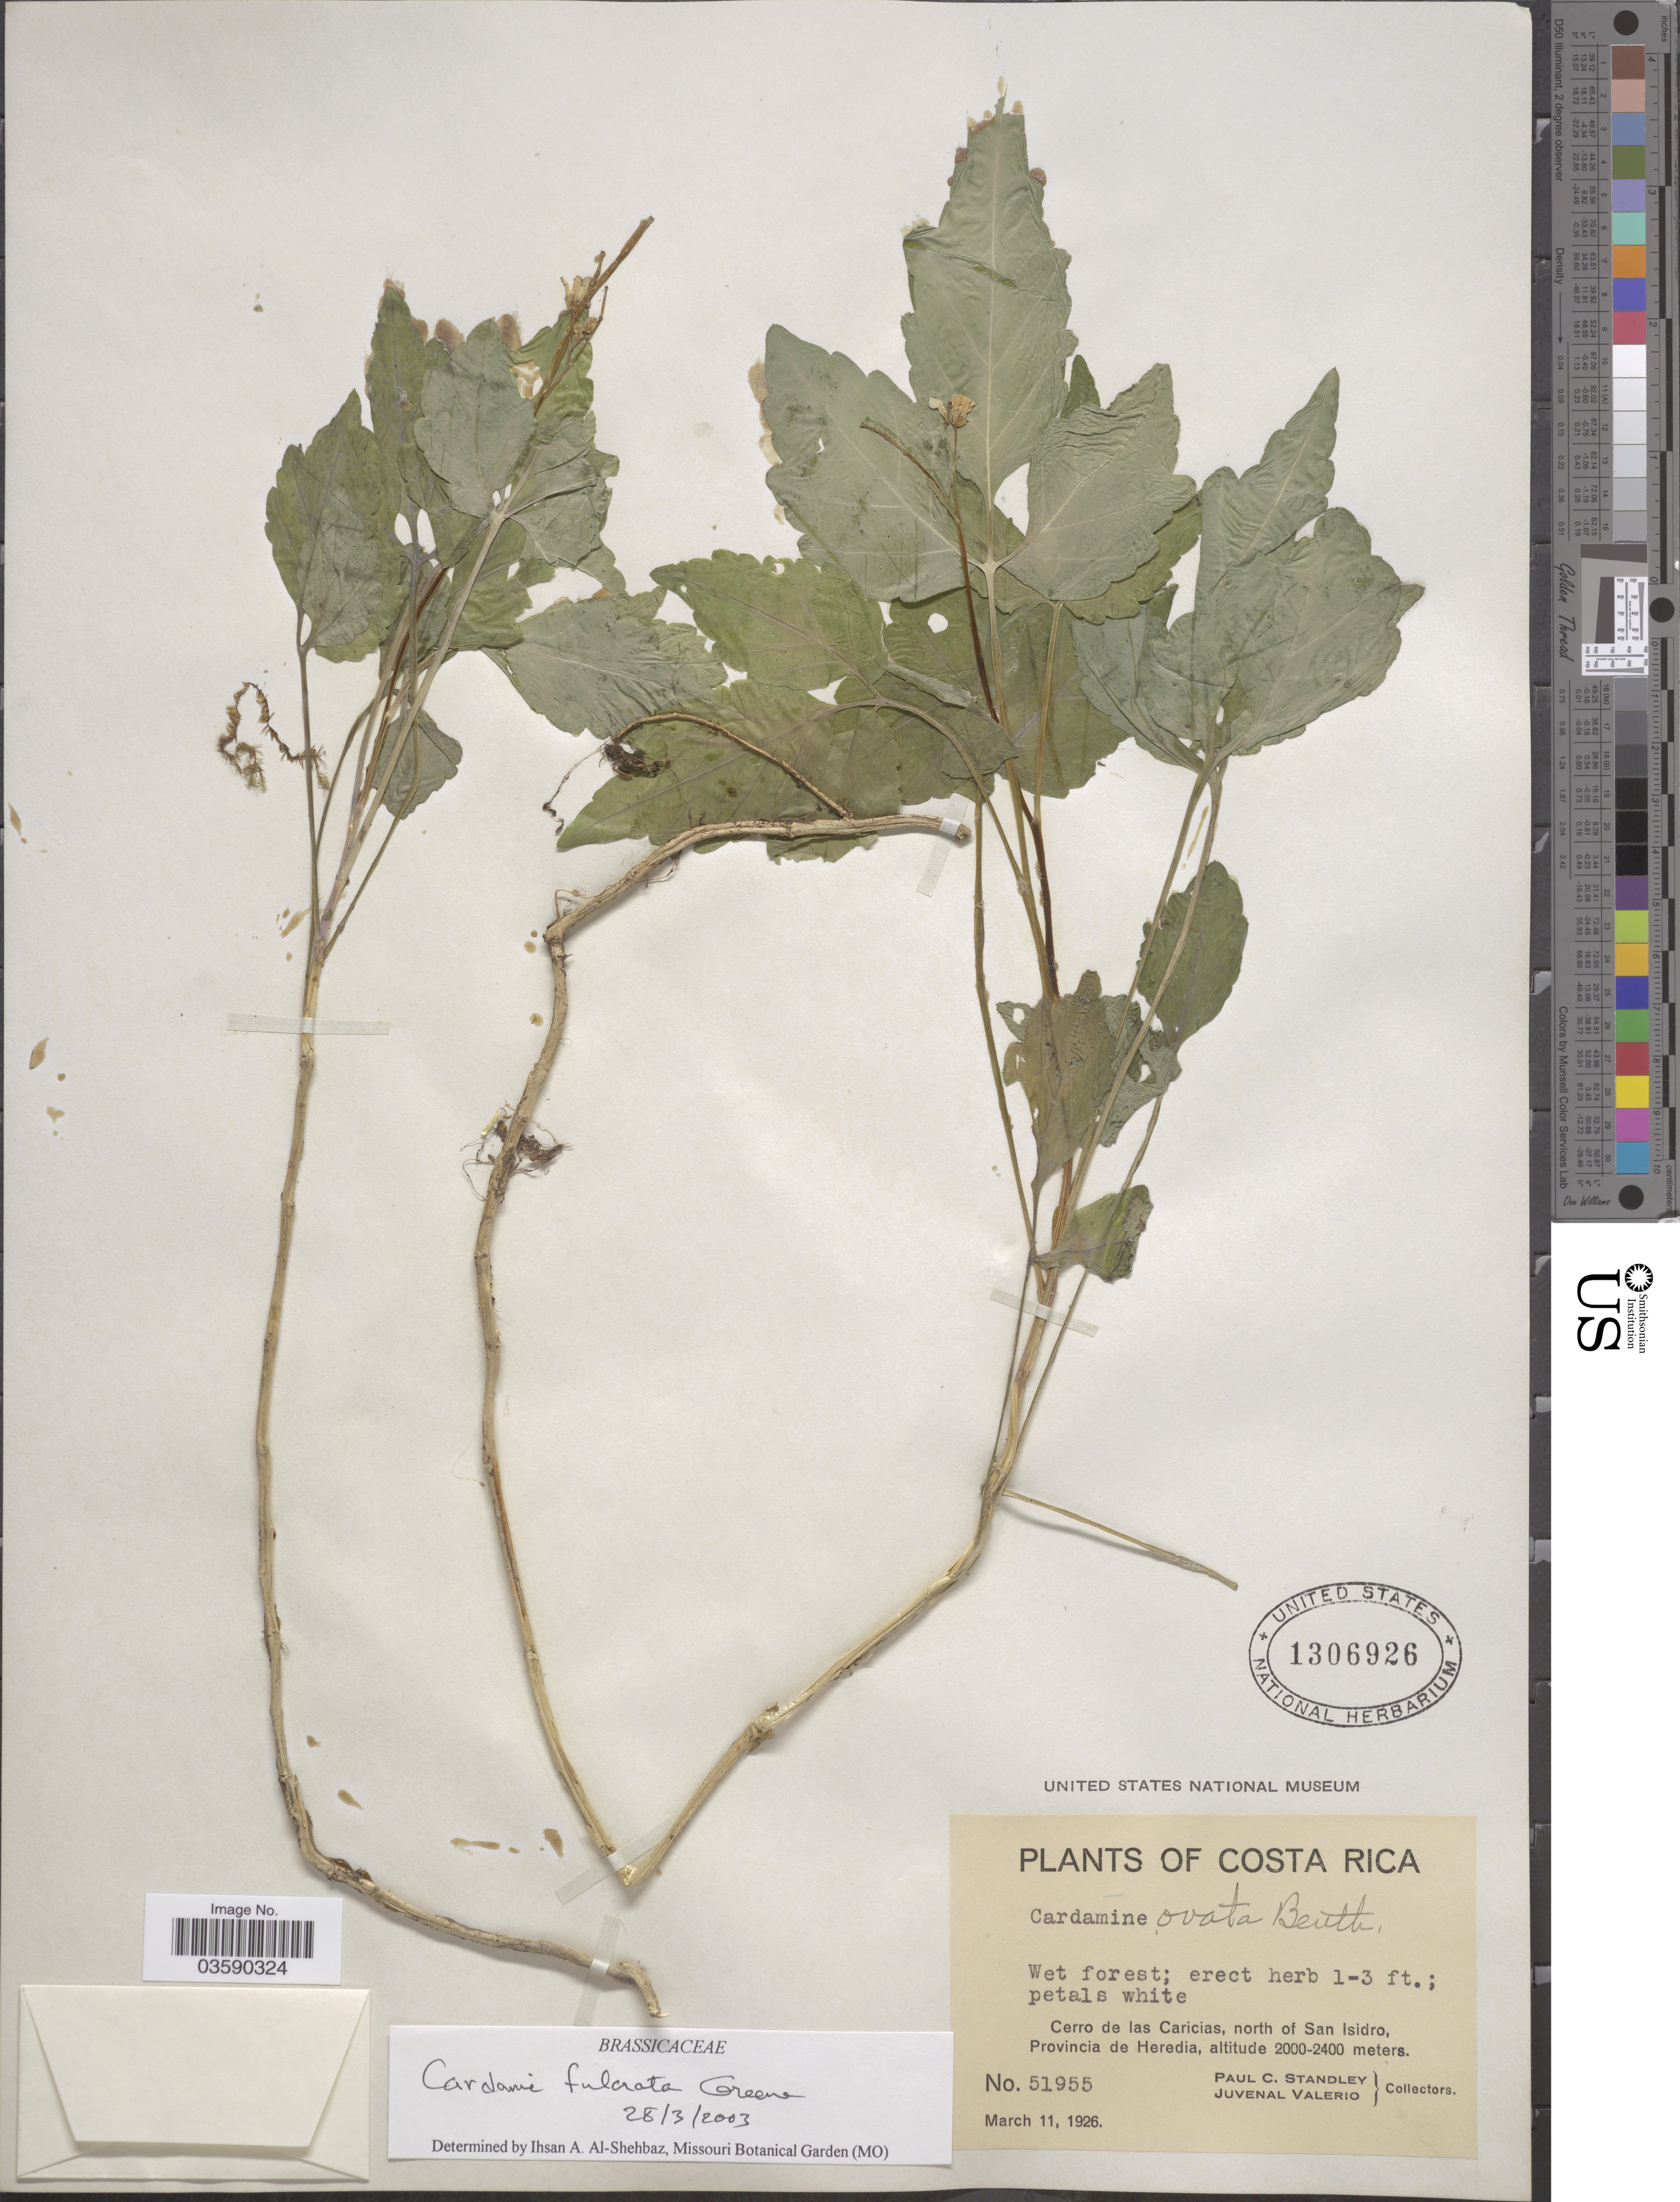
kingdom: Plantae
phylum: Tracheophyta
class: Magnoliopsida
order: Brassicales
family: Brassicaceae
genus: Cardamine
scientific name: Cardamine fulcrata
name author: Greene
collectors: P. C. Standley & J. Valerio R.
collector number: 51955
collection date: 1926-03-11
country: Costa Rica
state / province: Heredia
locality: Cerro de las Caricias, north of San Isidro.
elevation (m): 2000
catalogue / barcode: US 1306926